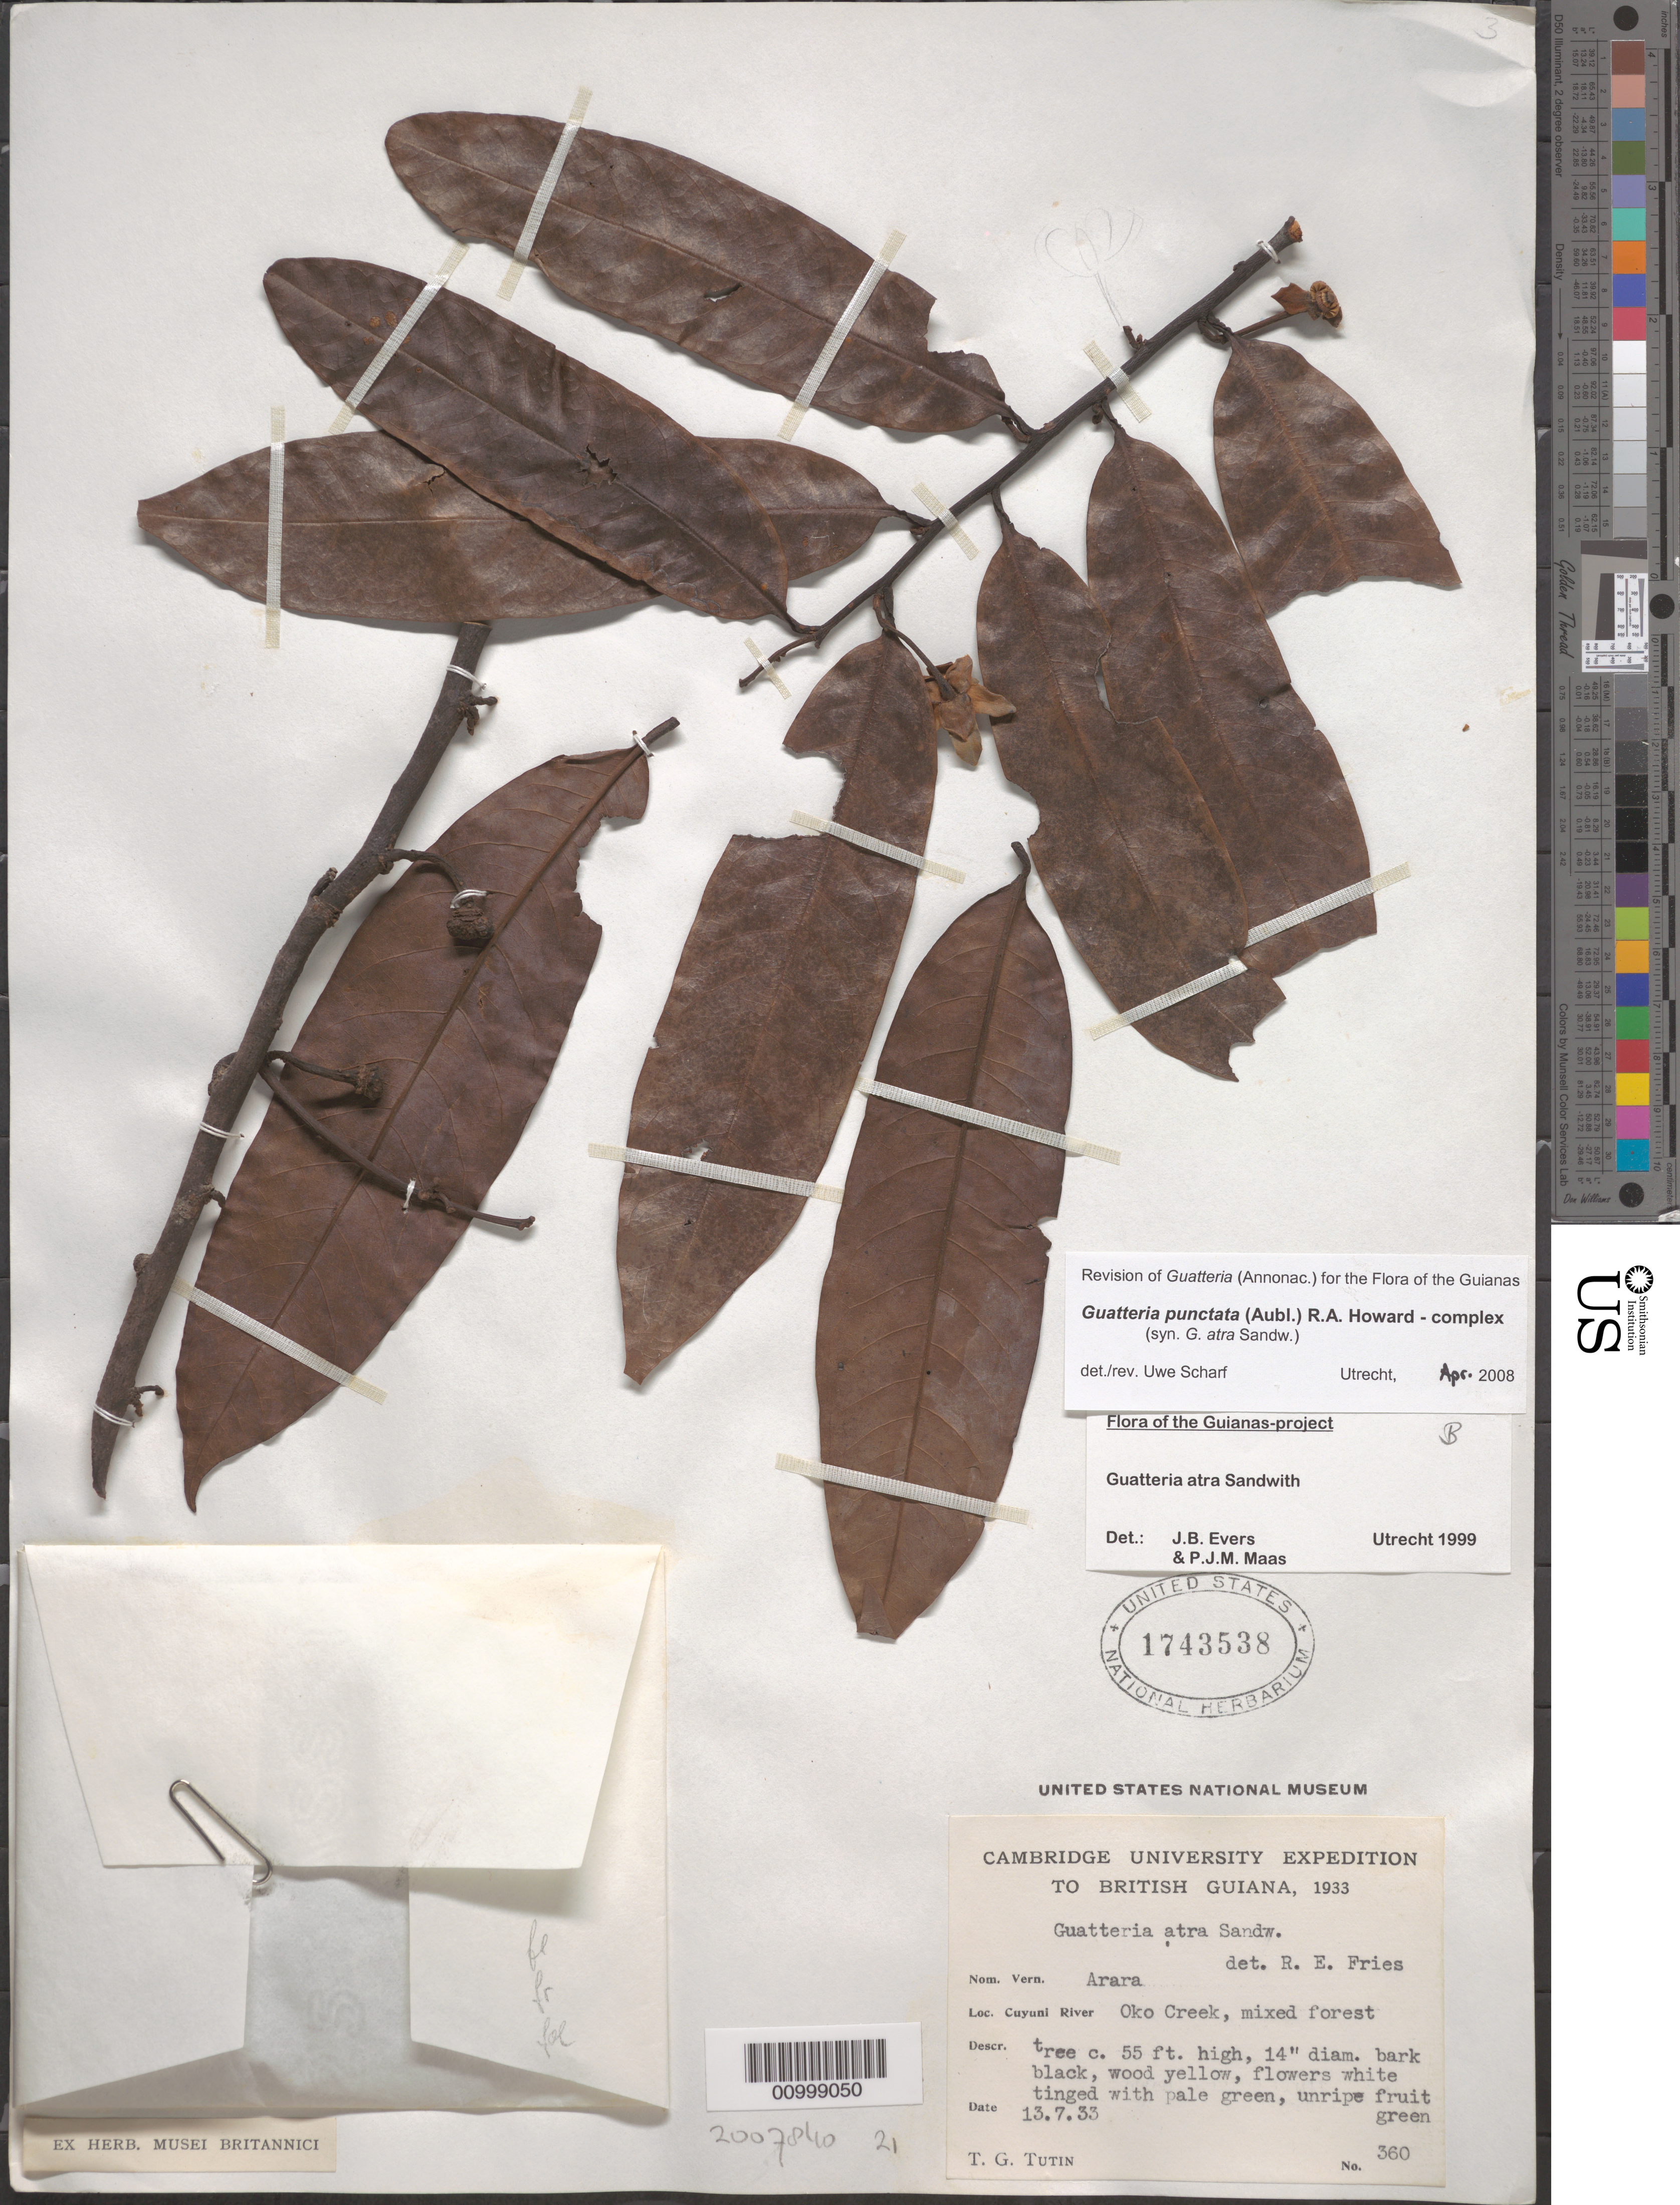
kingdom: Plantae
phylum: Tracheophyta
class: Magnoliopsida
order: Magnoliales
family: Annonaceae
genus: Guatteria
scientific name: Guatteria punctata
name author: (Aubl.) R.A. Howard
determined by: Scharf, U.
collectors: T. G. Tutin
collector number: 360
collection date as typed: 13-Jul-33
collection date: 1933-07-13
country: Guyana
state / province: Cuyuni-Mazaruni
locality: Oko Creek, Cuyuni R.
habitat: Mixed forest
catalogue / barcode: US 1743538